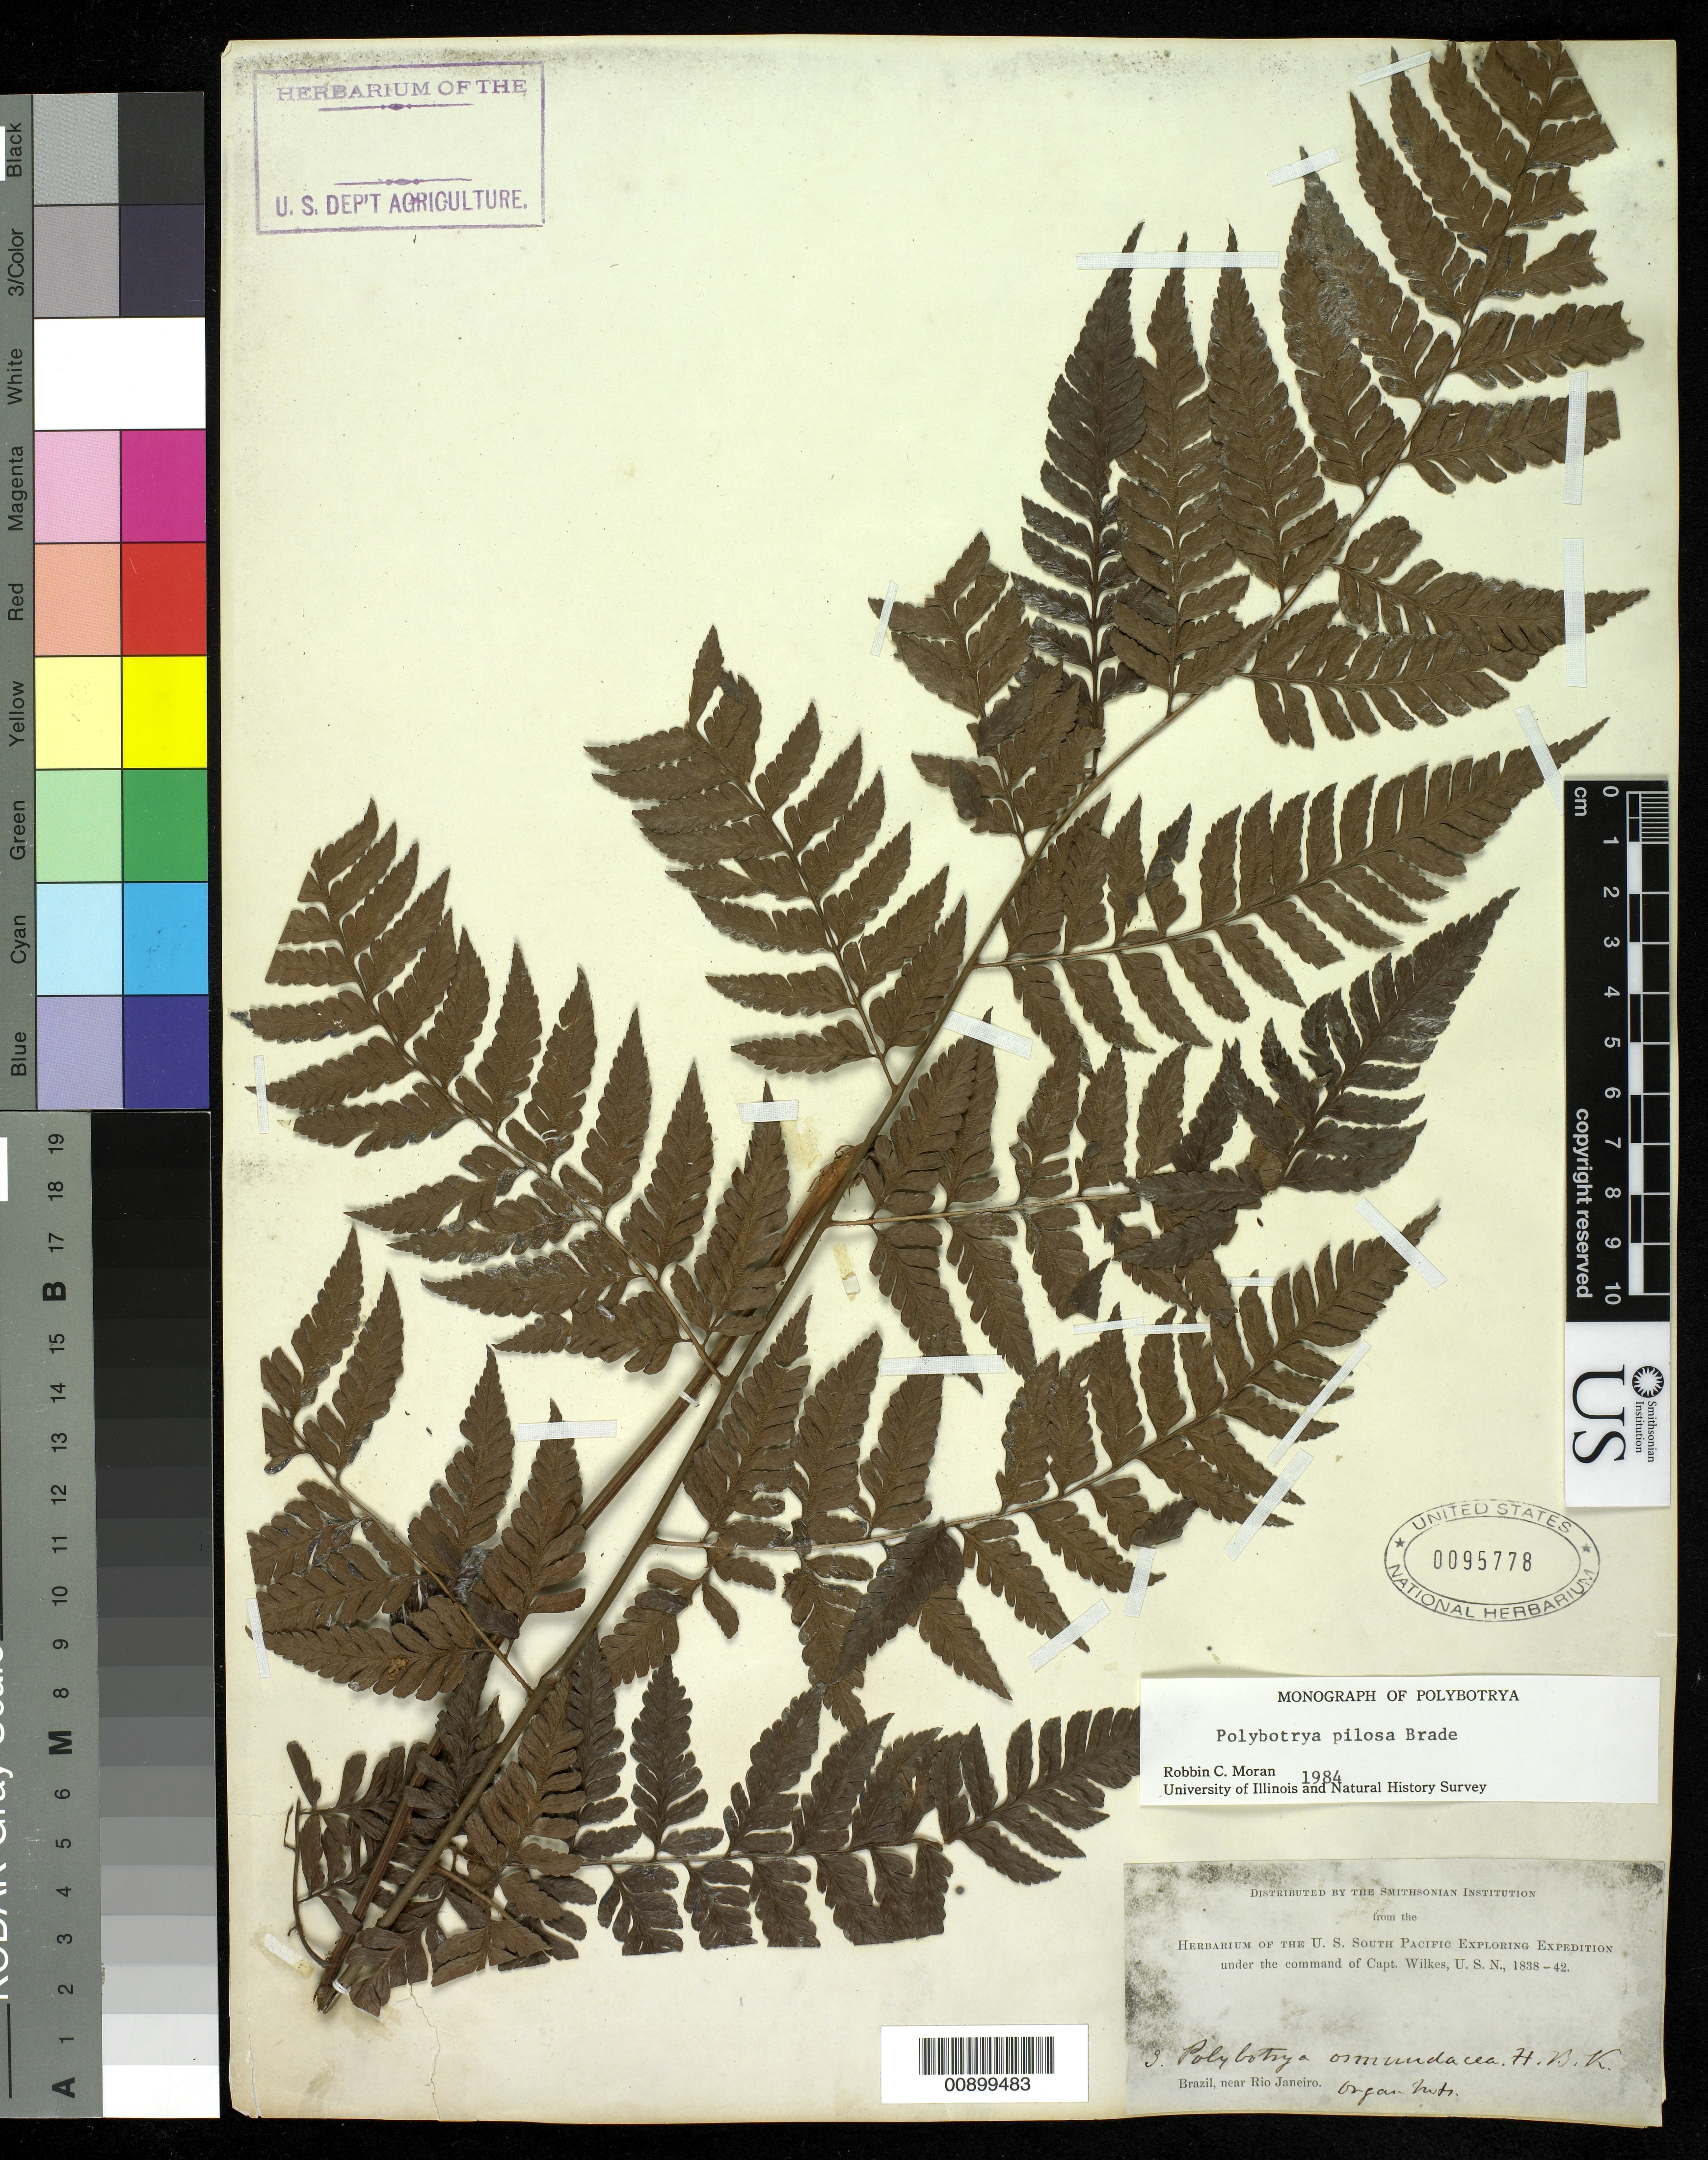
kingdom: Plantae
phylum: Tracheophyta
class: Polypodiopsida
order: Polypodiales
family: Dryopteridaceae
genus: Polybotrya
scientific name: Polybotrya pilosa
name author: Brade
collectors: Wilkes Explor. Exped.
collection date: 1838/1842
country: Brazil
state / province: Rio de Janeiro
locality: Brazil, near Rio Janeiro Organ Mts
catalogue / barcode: US 95778